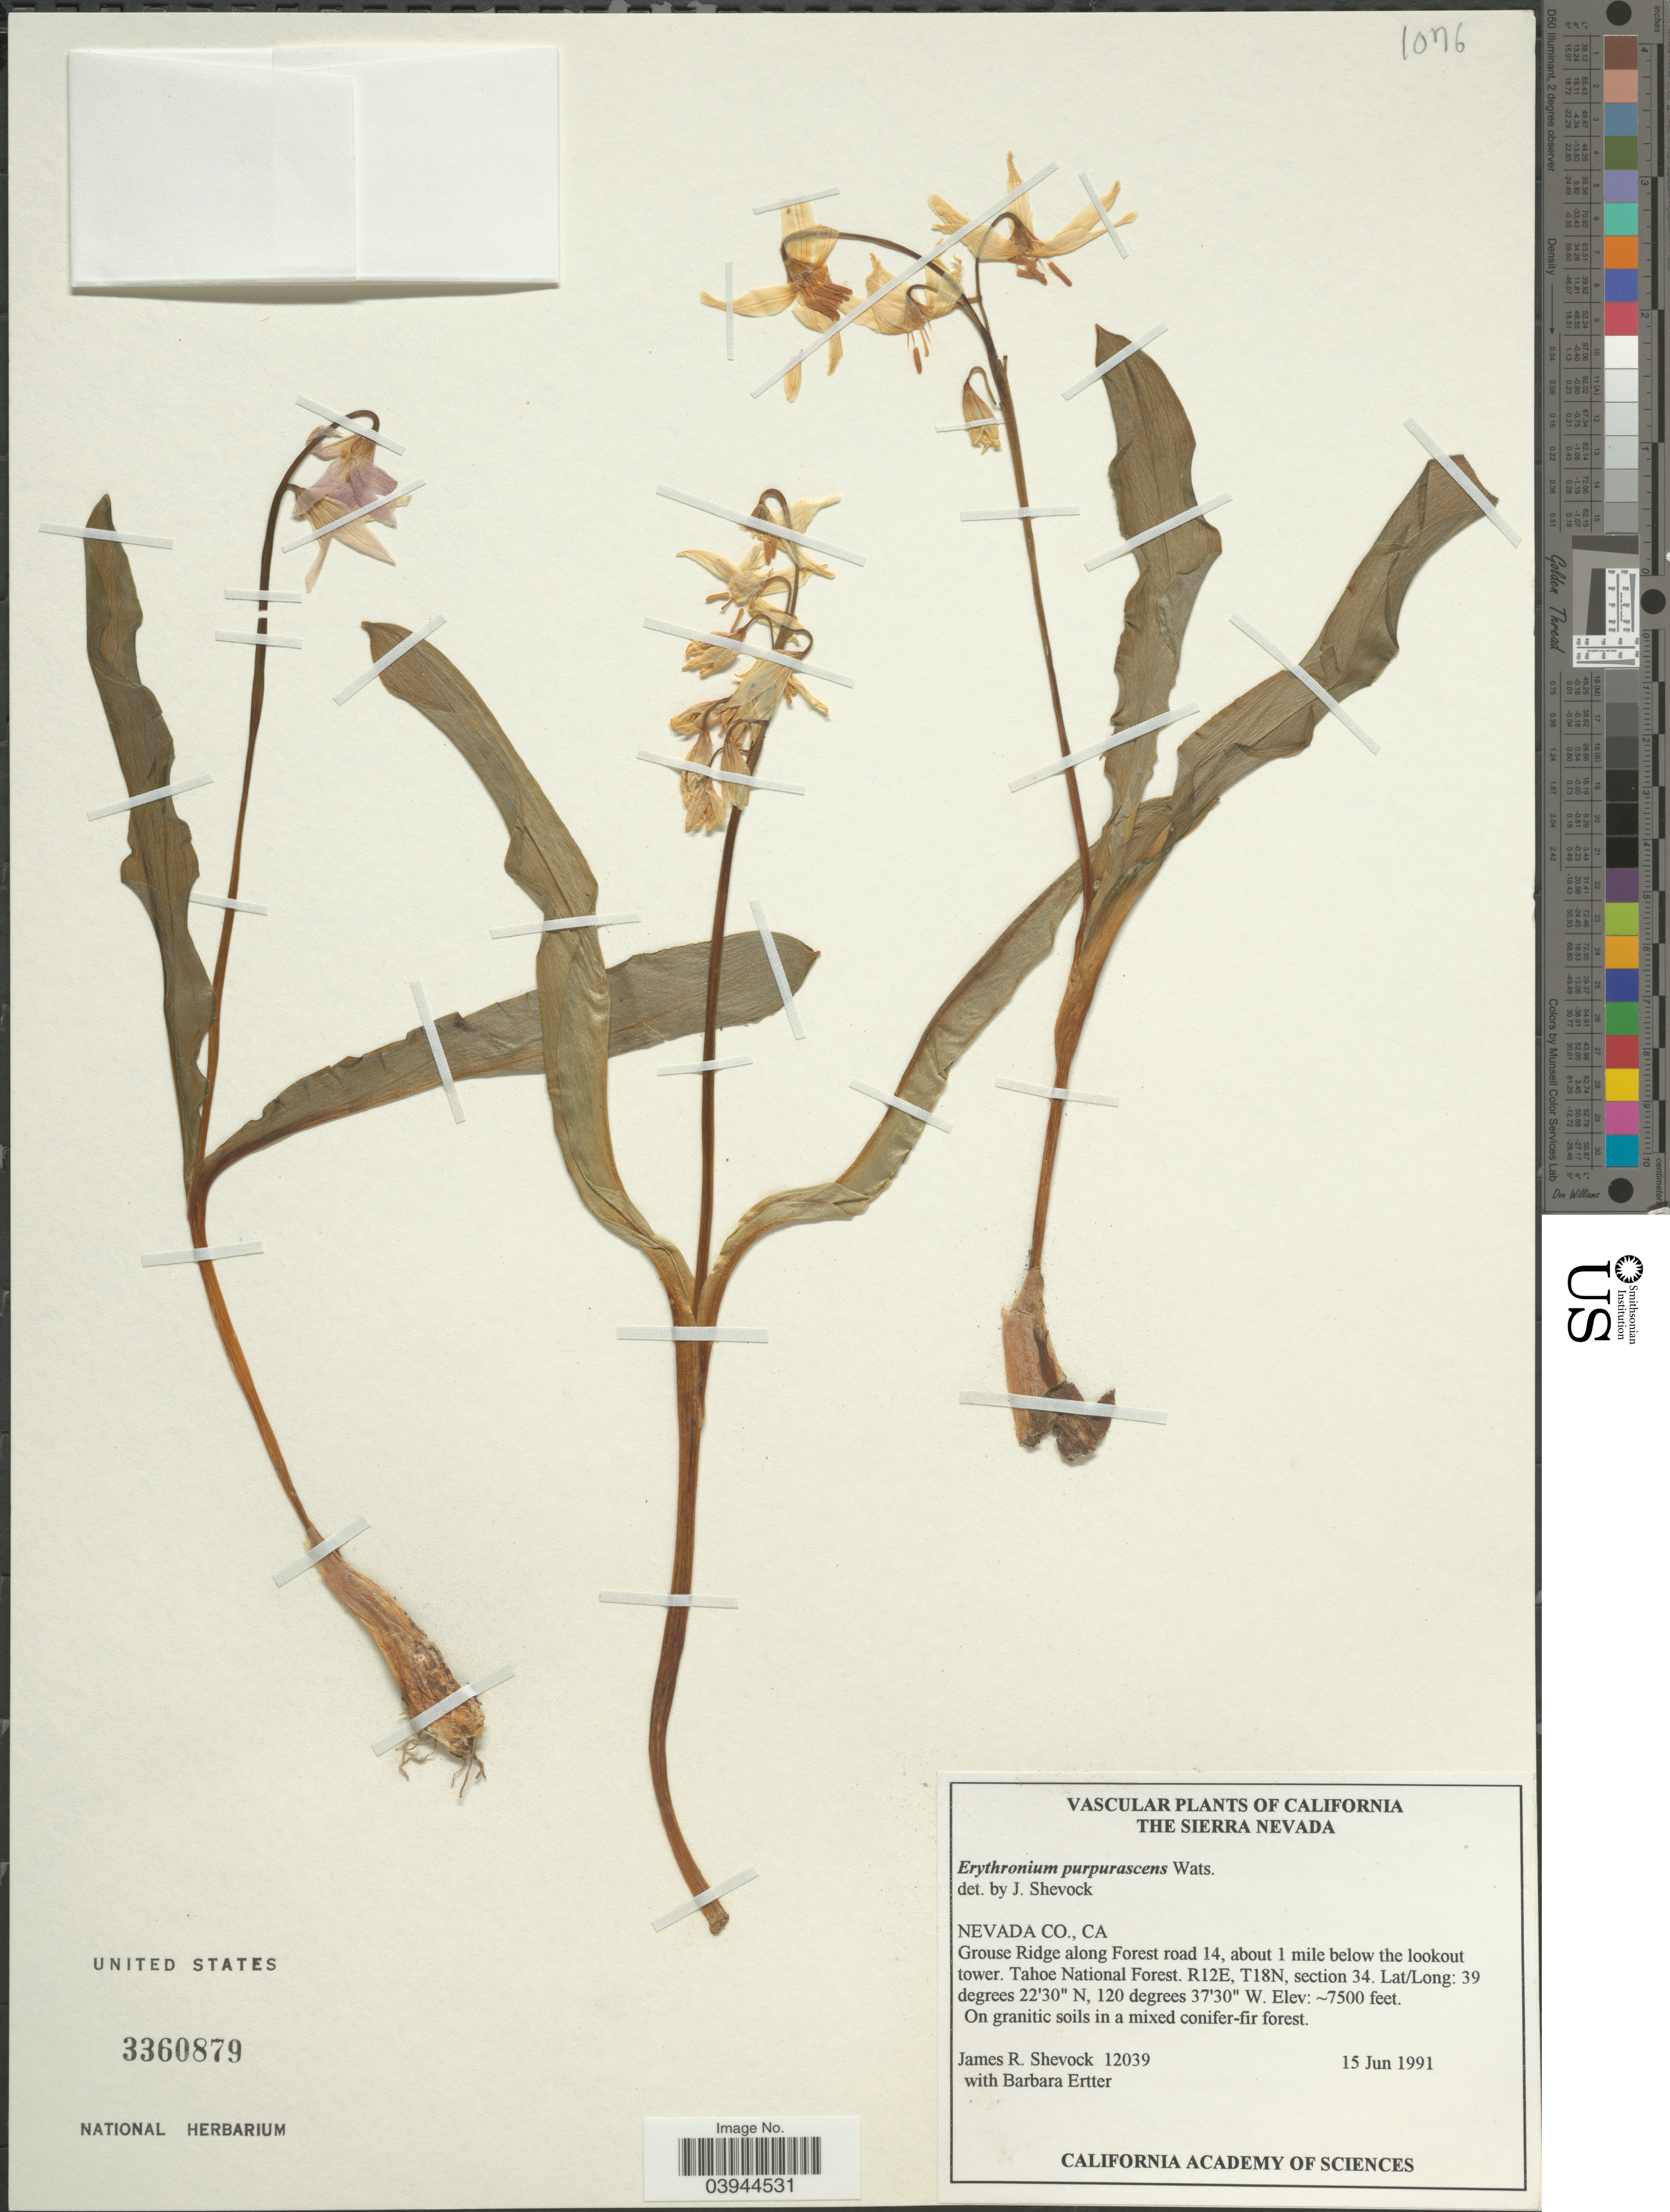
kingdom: Plantae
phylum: Tracheophyta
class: Liliopsida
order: Liliales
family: Liliaceae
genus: Erythronium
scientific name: Erythronium purpurascens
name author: S. Watson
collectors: J. R. Shevock & B. Ertter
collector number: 12039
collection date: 1991-06-15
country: United States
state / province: California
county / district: Nevada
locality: Sierra Nevada. Nevada Co. Grouse Ridge along Forest road 14, about 1 miles below the lookout tower. Tahoe National Forest. R12E, T18N, section 34.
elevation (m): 2286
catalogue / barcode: US 3360879